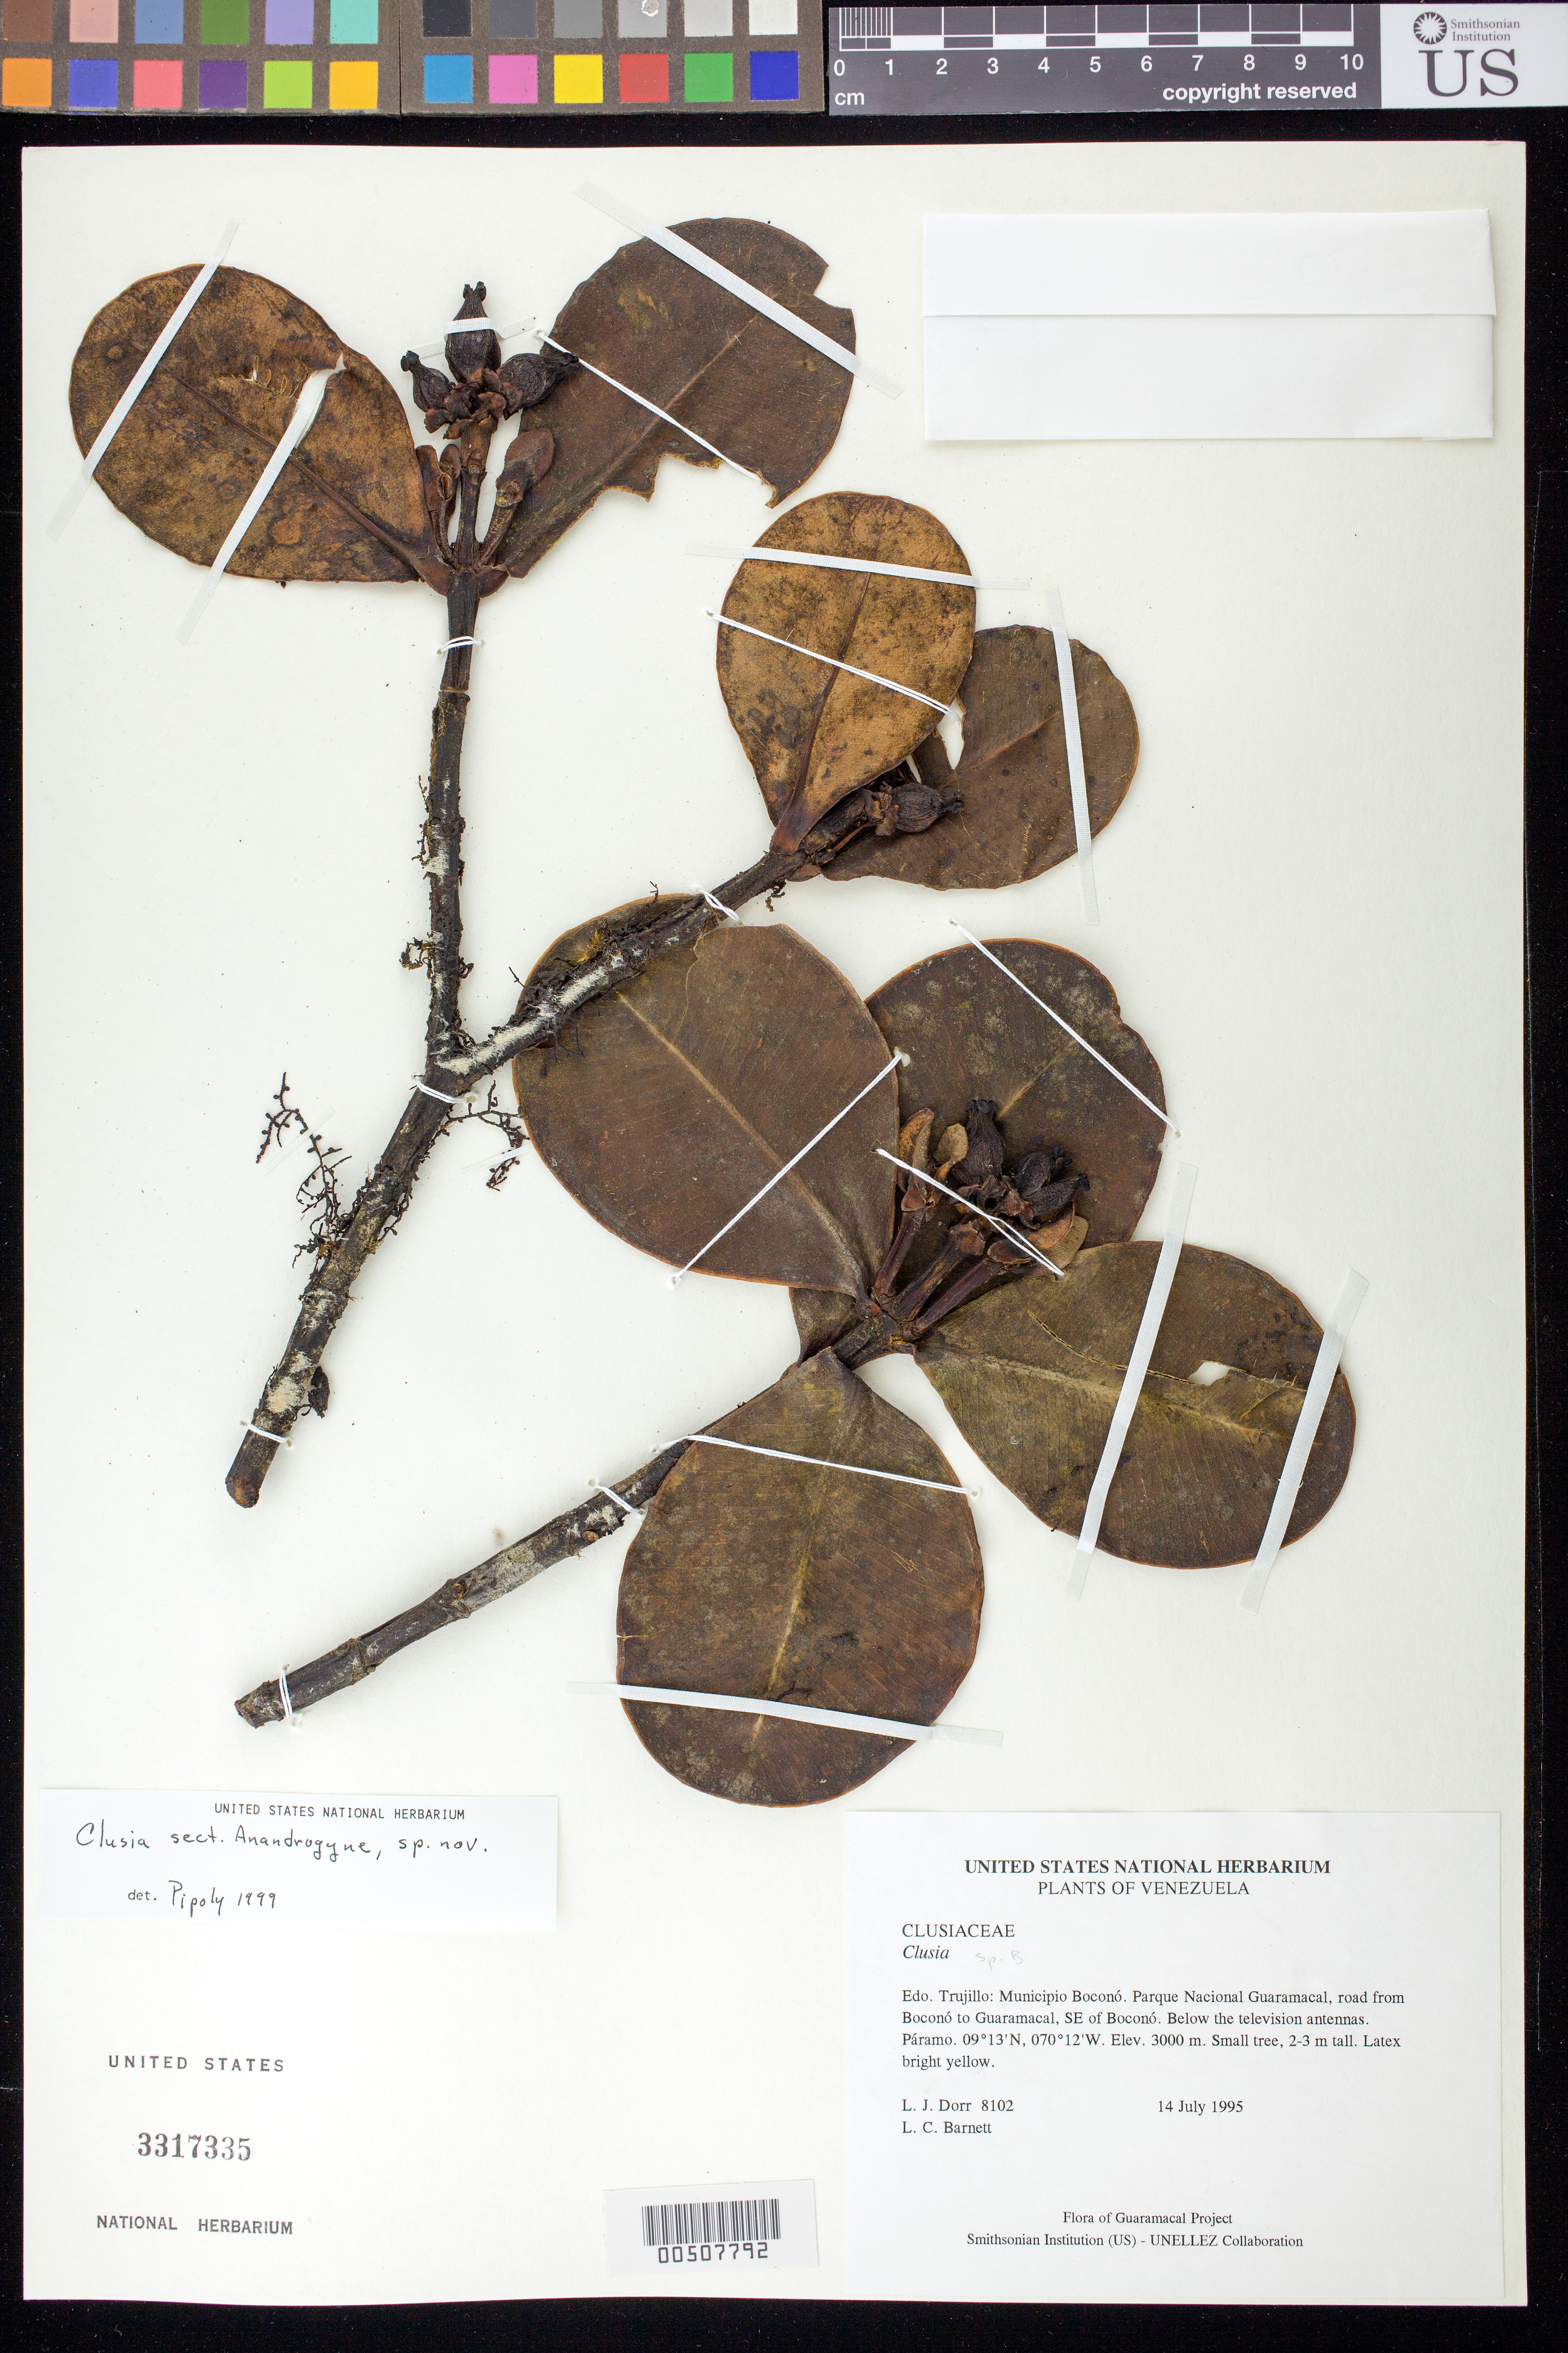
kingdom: Plantae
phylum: Tracheophyta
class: Magnoliopsida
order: Malpighiales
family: Clusiaceae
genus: Clusia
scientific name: Clusia sp. a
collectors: L. J. Dorr & L. C. Barnett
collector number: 8102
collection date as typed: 14 Jul 1995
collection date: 1995-07-14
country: Venezuela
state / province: Trujillo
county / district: Boconó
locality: Parque Nacional Guaramacal, road from Boconó to Guaramacal, SE of Boconó. Below the television antennas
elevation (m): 3000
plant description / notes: A, MO, PORT, US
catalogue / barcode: US 3317335